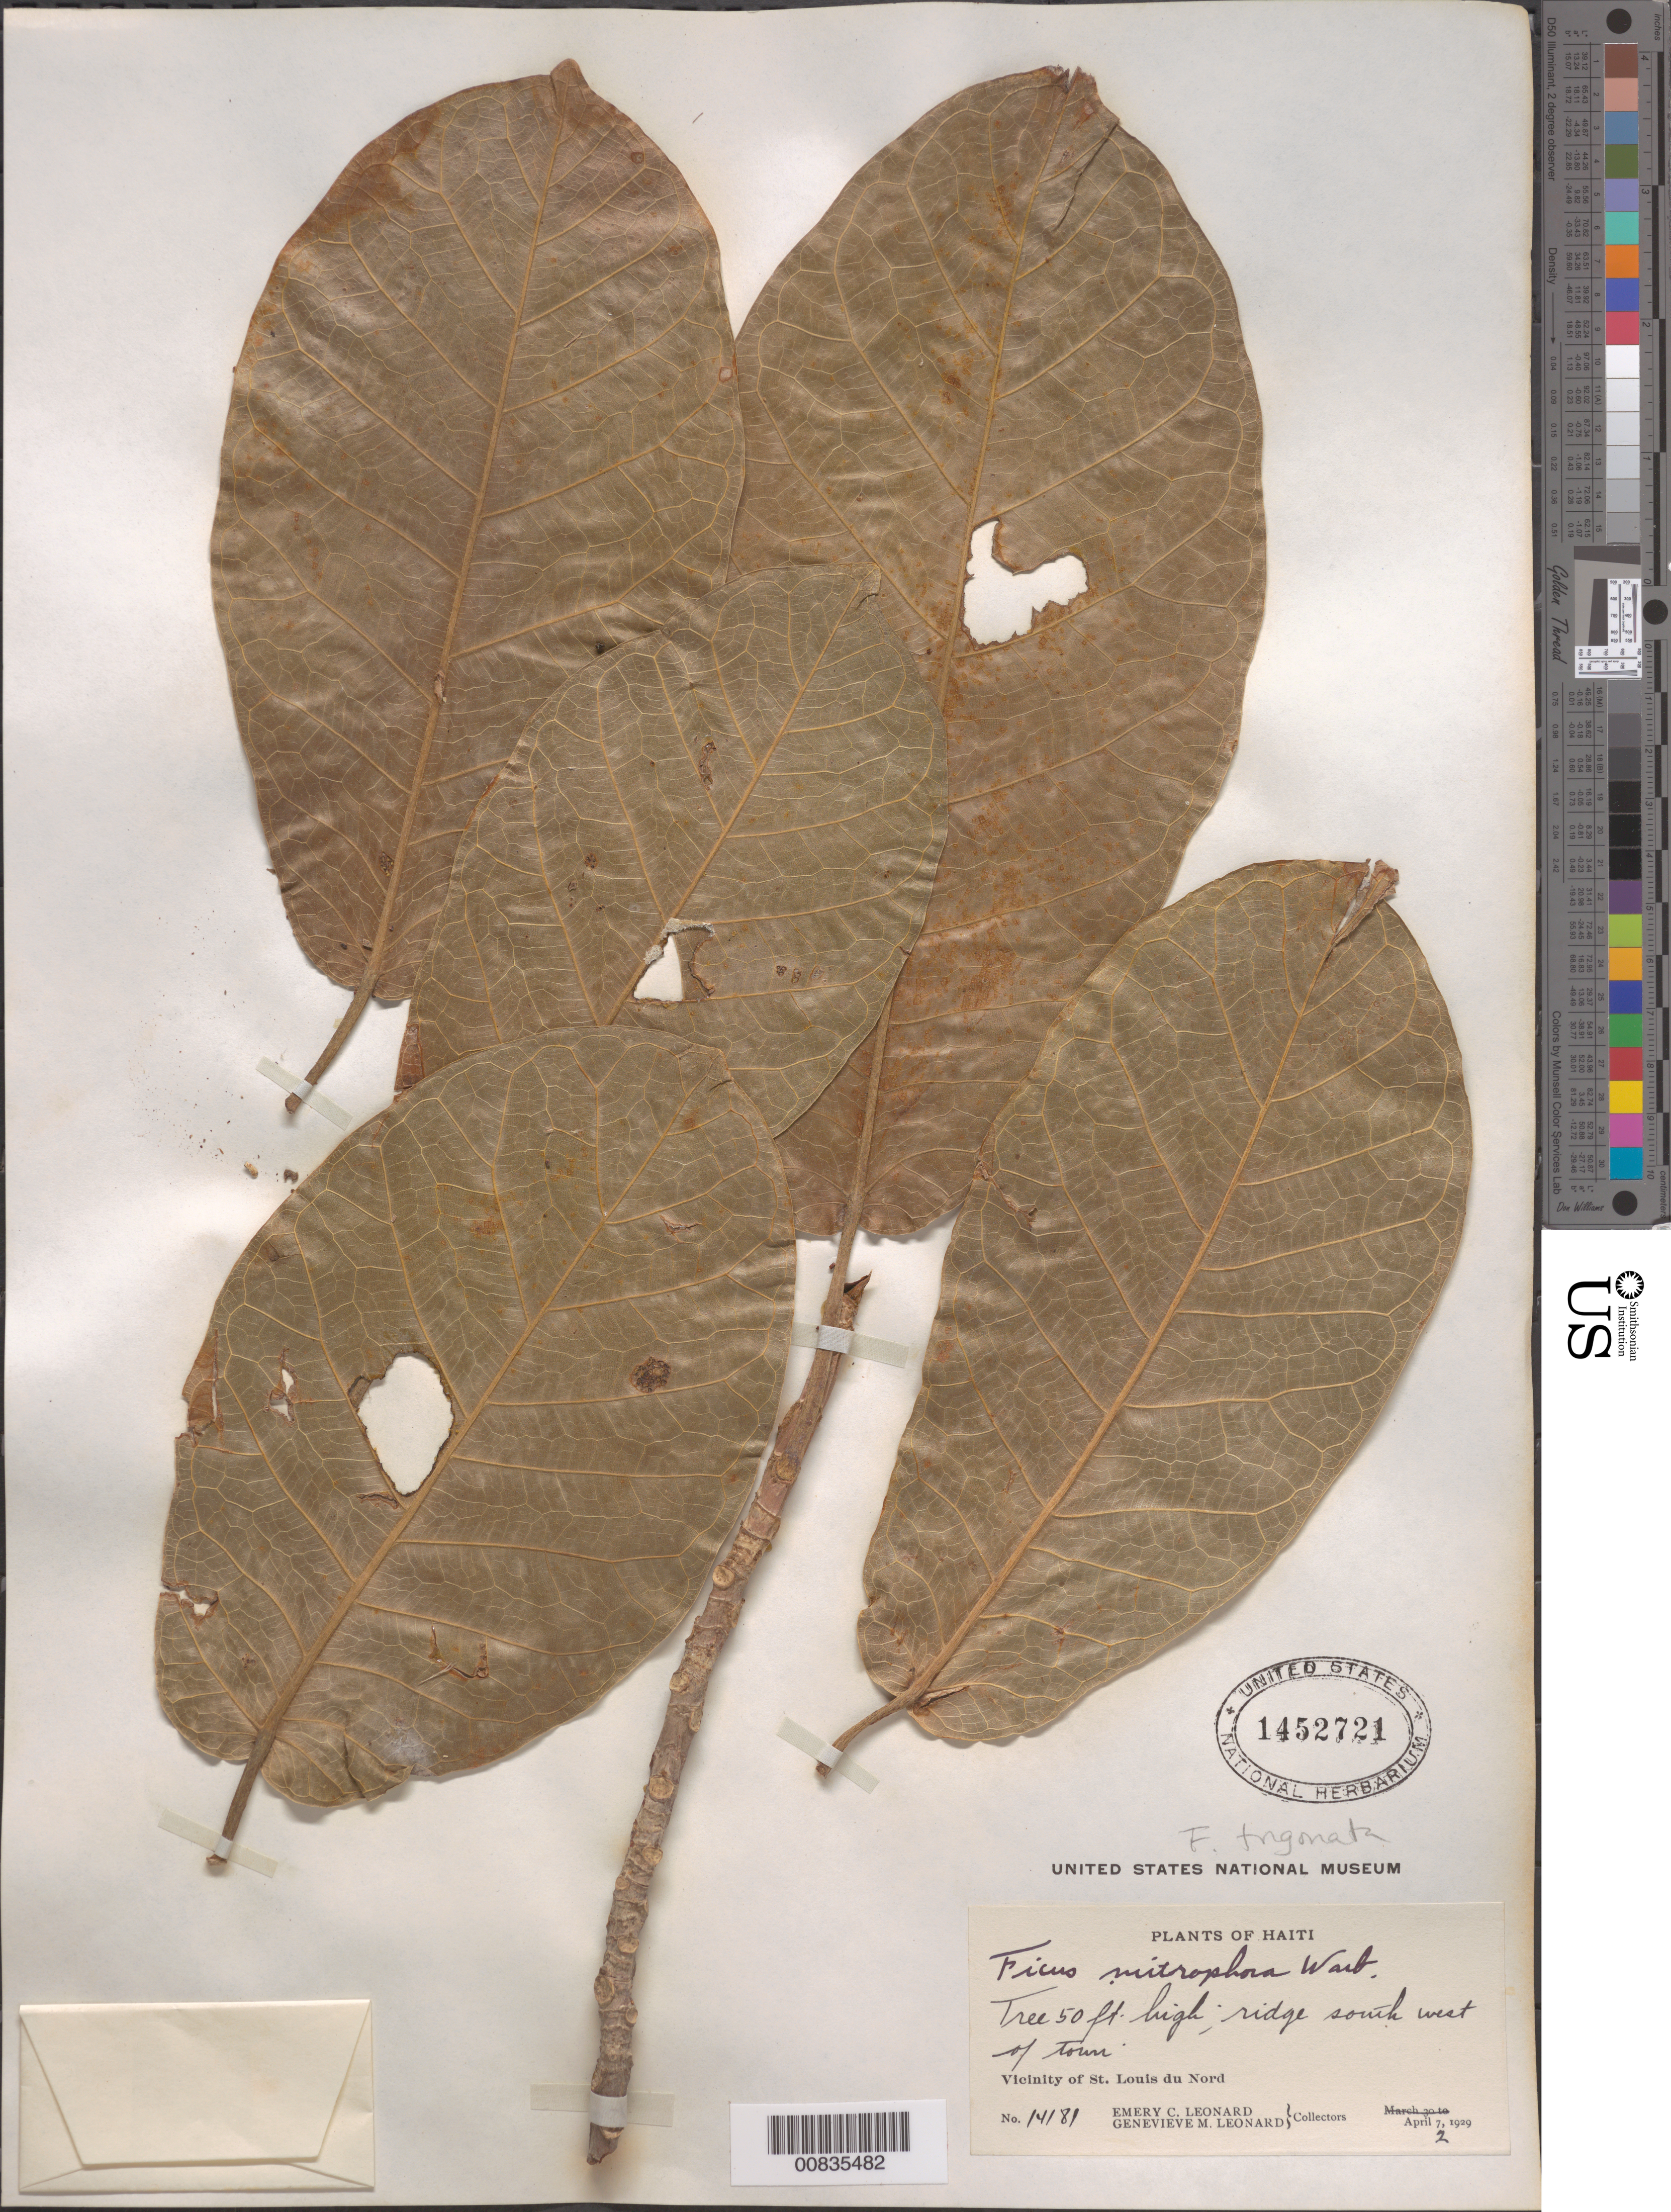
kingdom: Plantae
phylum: Tracheophyta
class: Magnoliopsida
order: Rosales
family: Moraceae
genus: Ficus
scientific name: Ficus trigonata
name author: L.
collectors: E. C. Leonard & G. M. Leonard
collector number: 14181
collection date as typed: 02 Apr 1929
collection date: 1929-04-02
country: Haiti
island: Hispaniola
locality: Vicinity of St. Louis du Nord. Ridge southwest of town.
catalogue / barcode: US 1452721